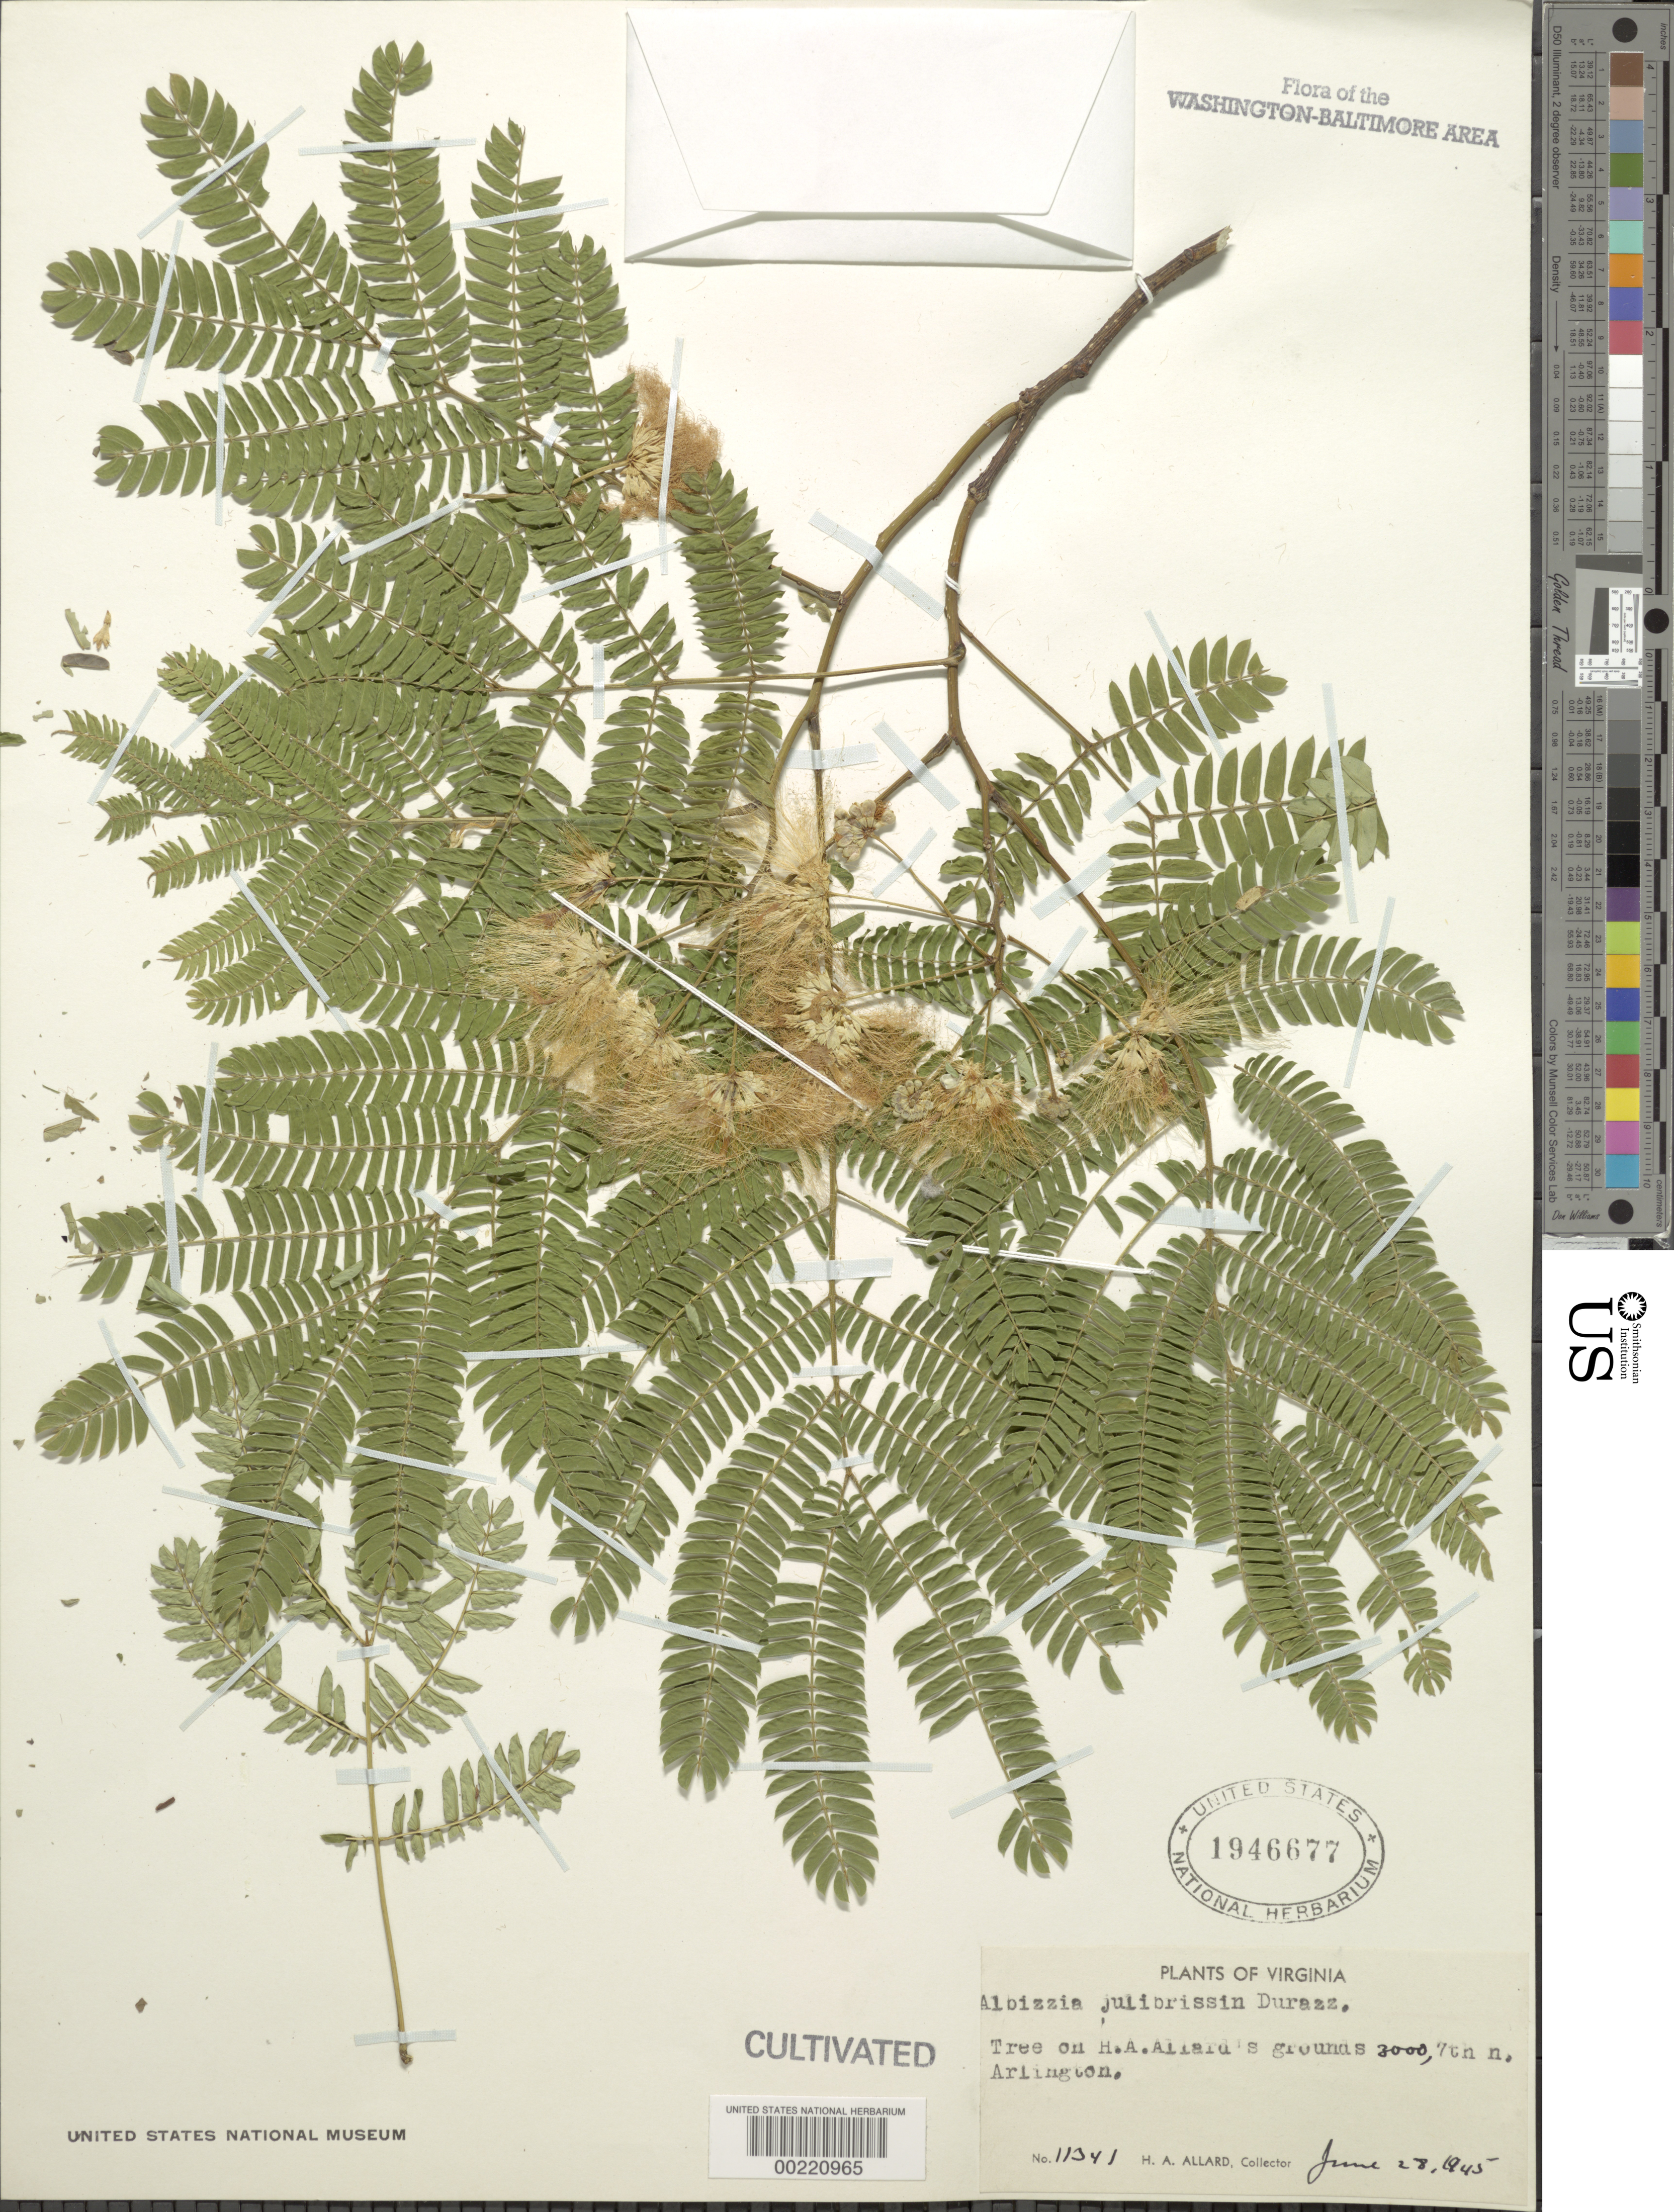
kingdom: Plantae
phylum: Tracheophyta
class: Magnoliopsida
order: Fabales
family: Fabaceae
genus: Albizia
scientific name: Albizia julibrissin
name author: Durazz.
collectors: H. A. Allard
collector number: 11341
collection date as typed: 28 Jun 1945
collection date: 1945-06-28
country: United States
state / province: Virginia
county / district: Arlington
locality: Arlington, 3000 7th N, H.A. Allard's grounds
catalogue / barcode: US 1946677